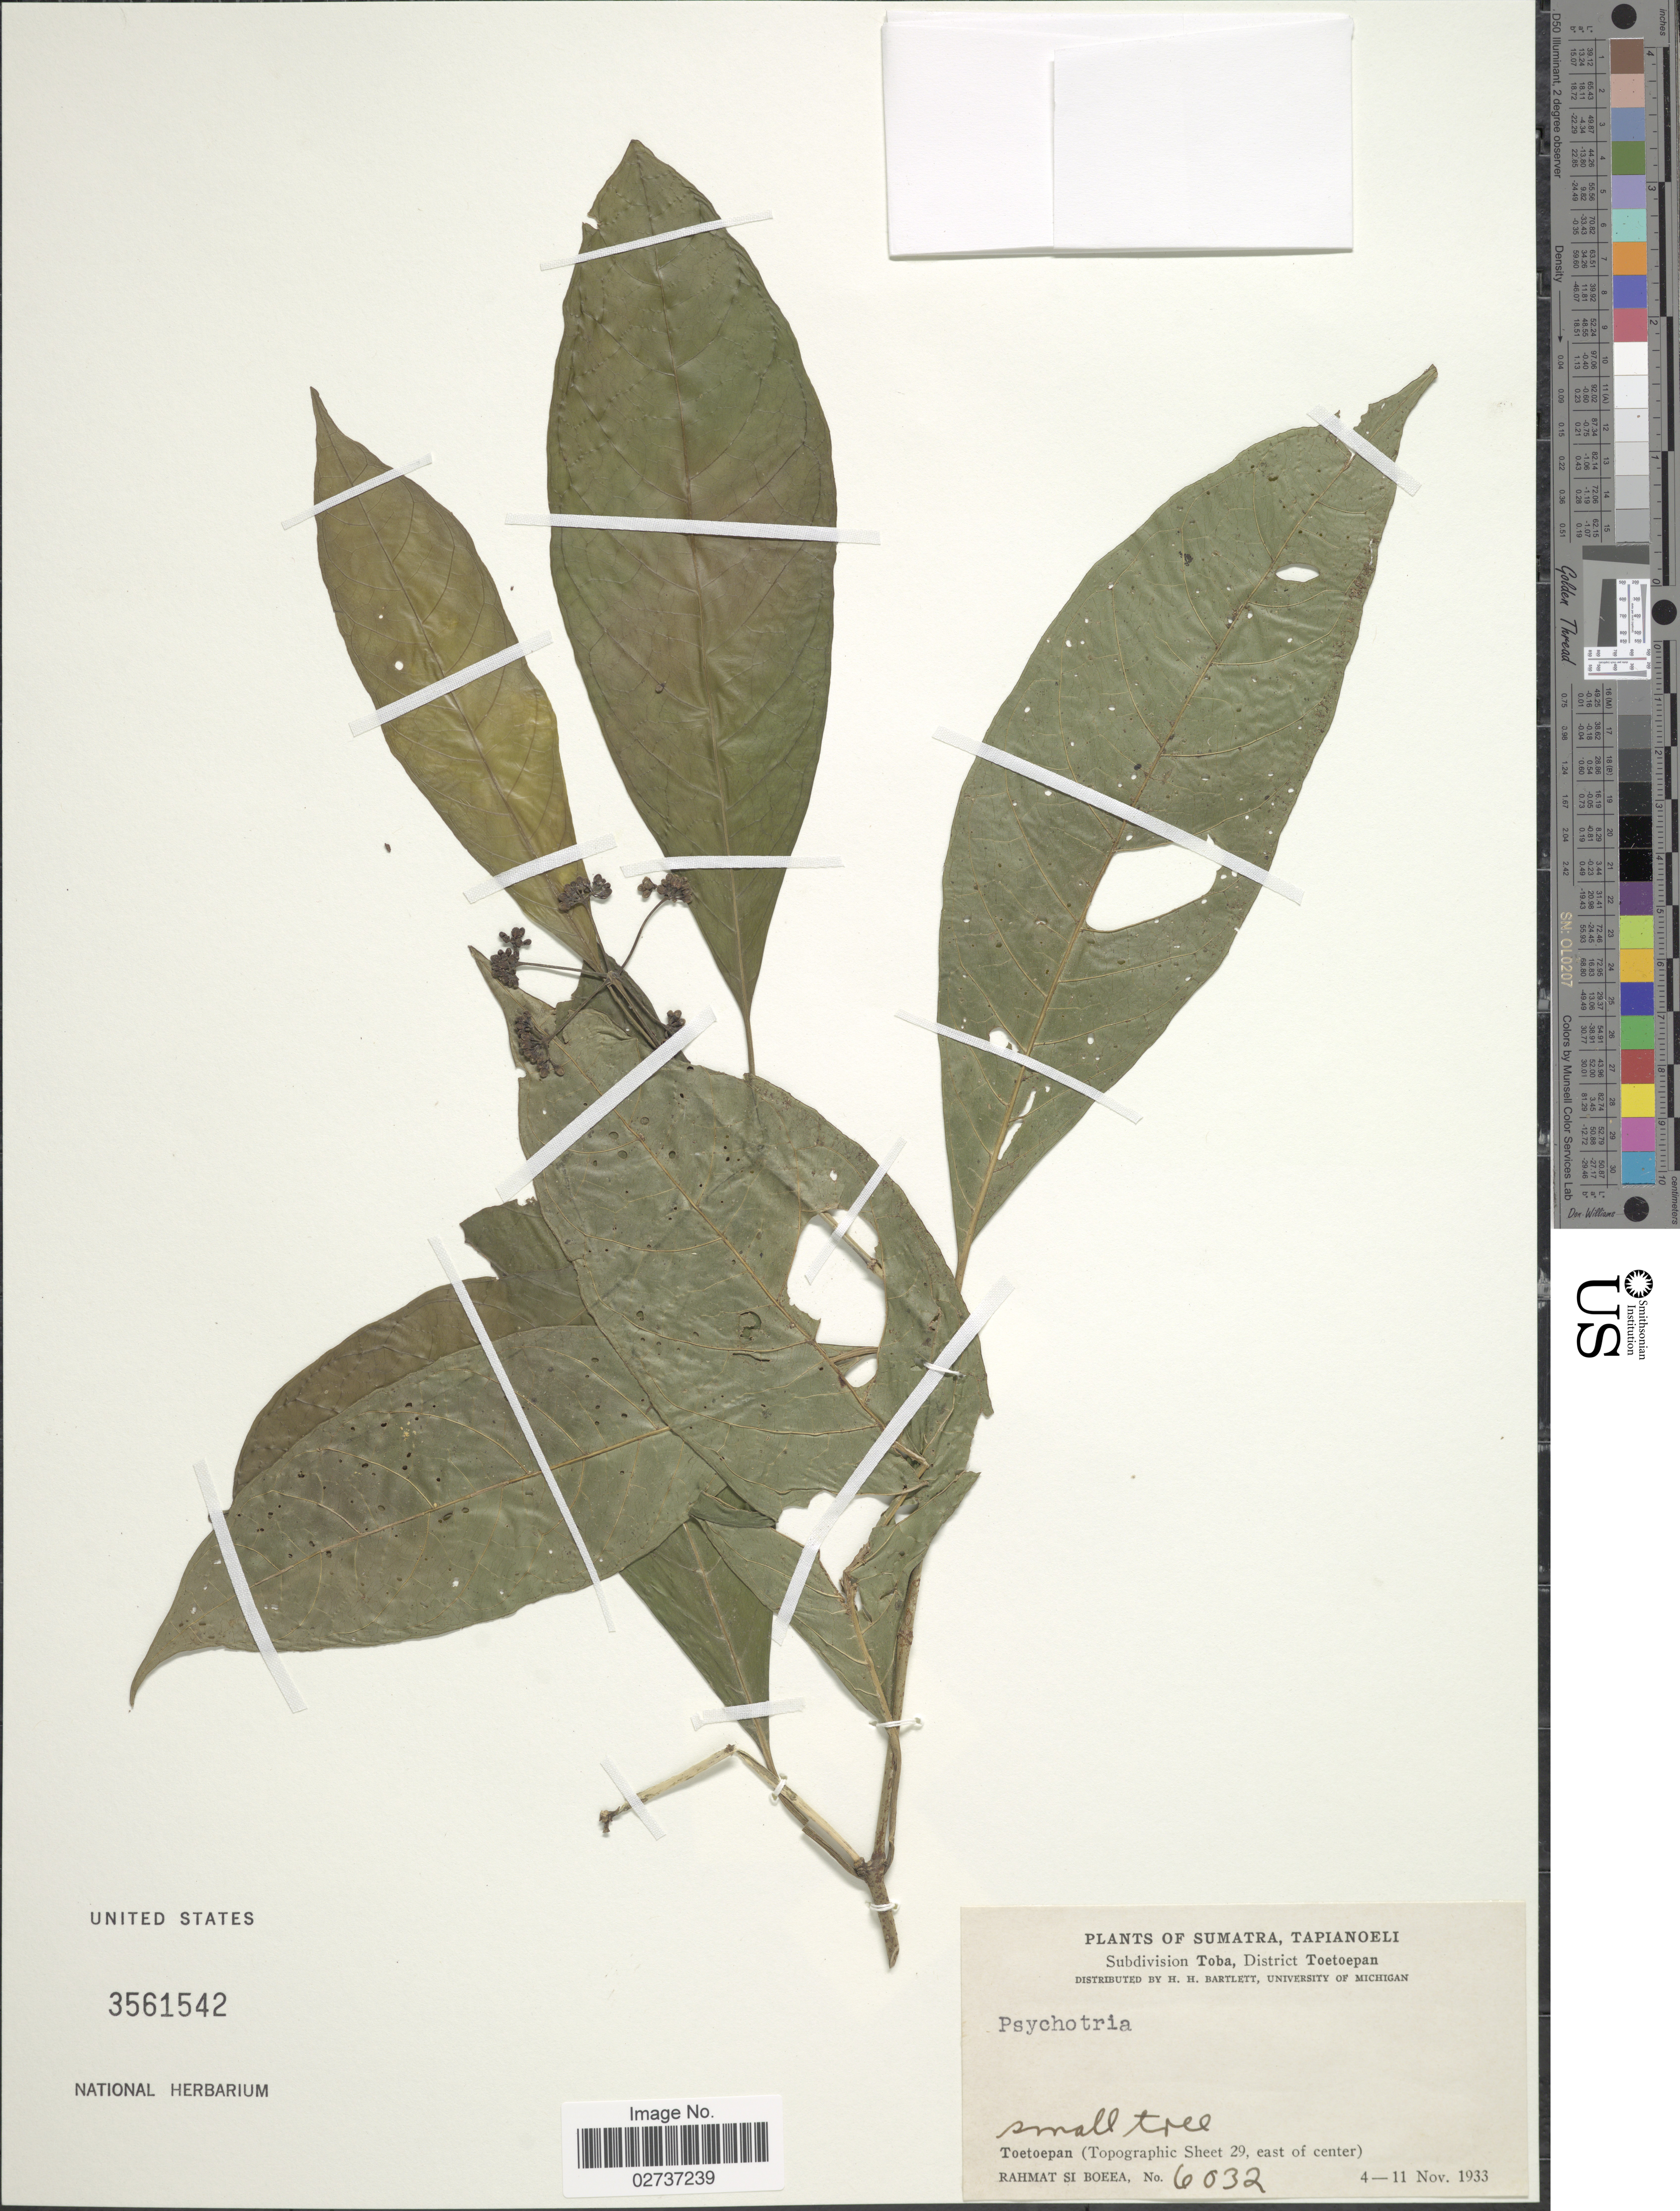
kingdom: Plantae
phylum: Tracheophyta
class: Magnoliopsida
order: Gentianales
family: Rubiaceae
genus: Psychotria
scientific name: Psychotria sp.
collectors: Rahmat Si Boeea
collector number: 6032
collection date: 1933-11-04/1933-11-11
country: Indonesia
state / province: Sumatra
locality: Tapianoeli, Subdivision Toba, District Toetoepan, Toetoepan (Topographic Sheet 29, east of center)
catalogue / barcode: US 3561542